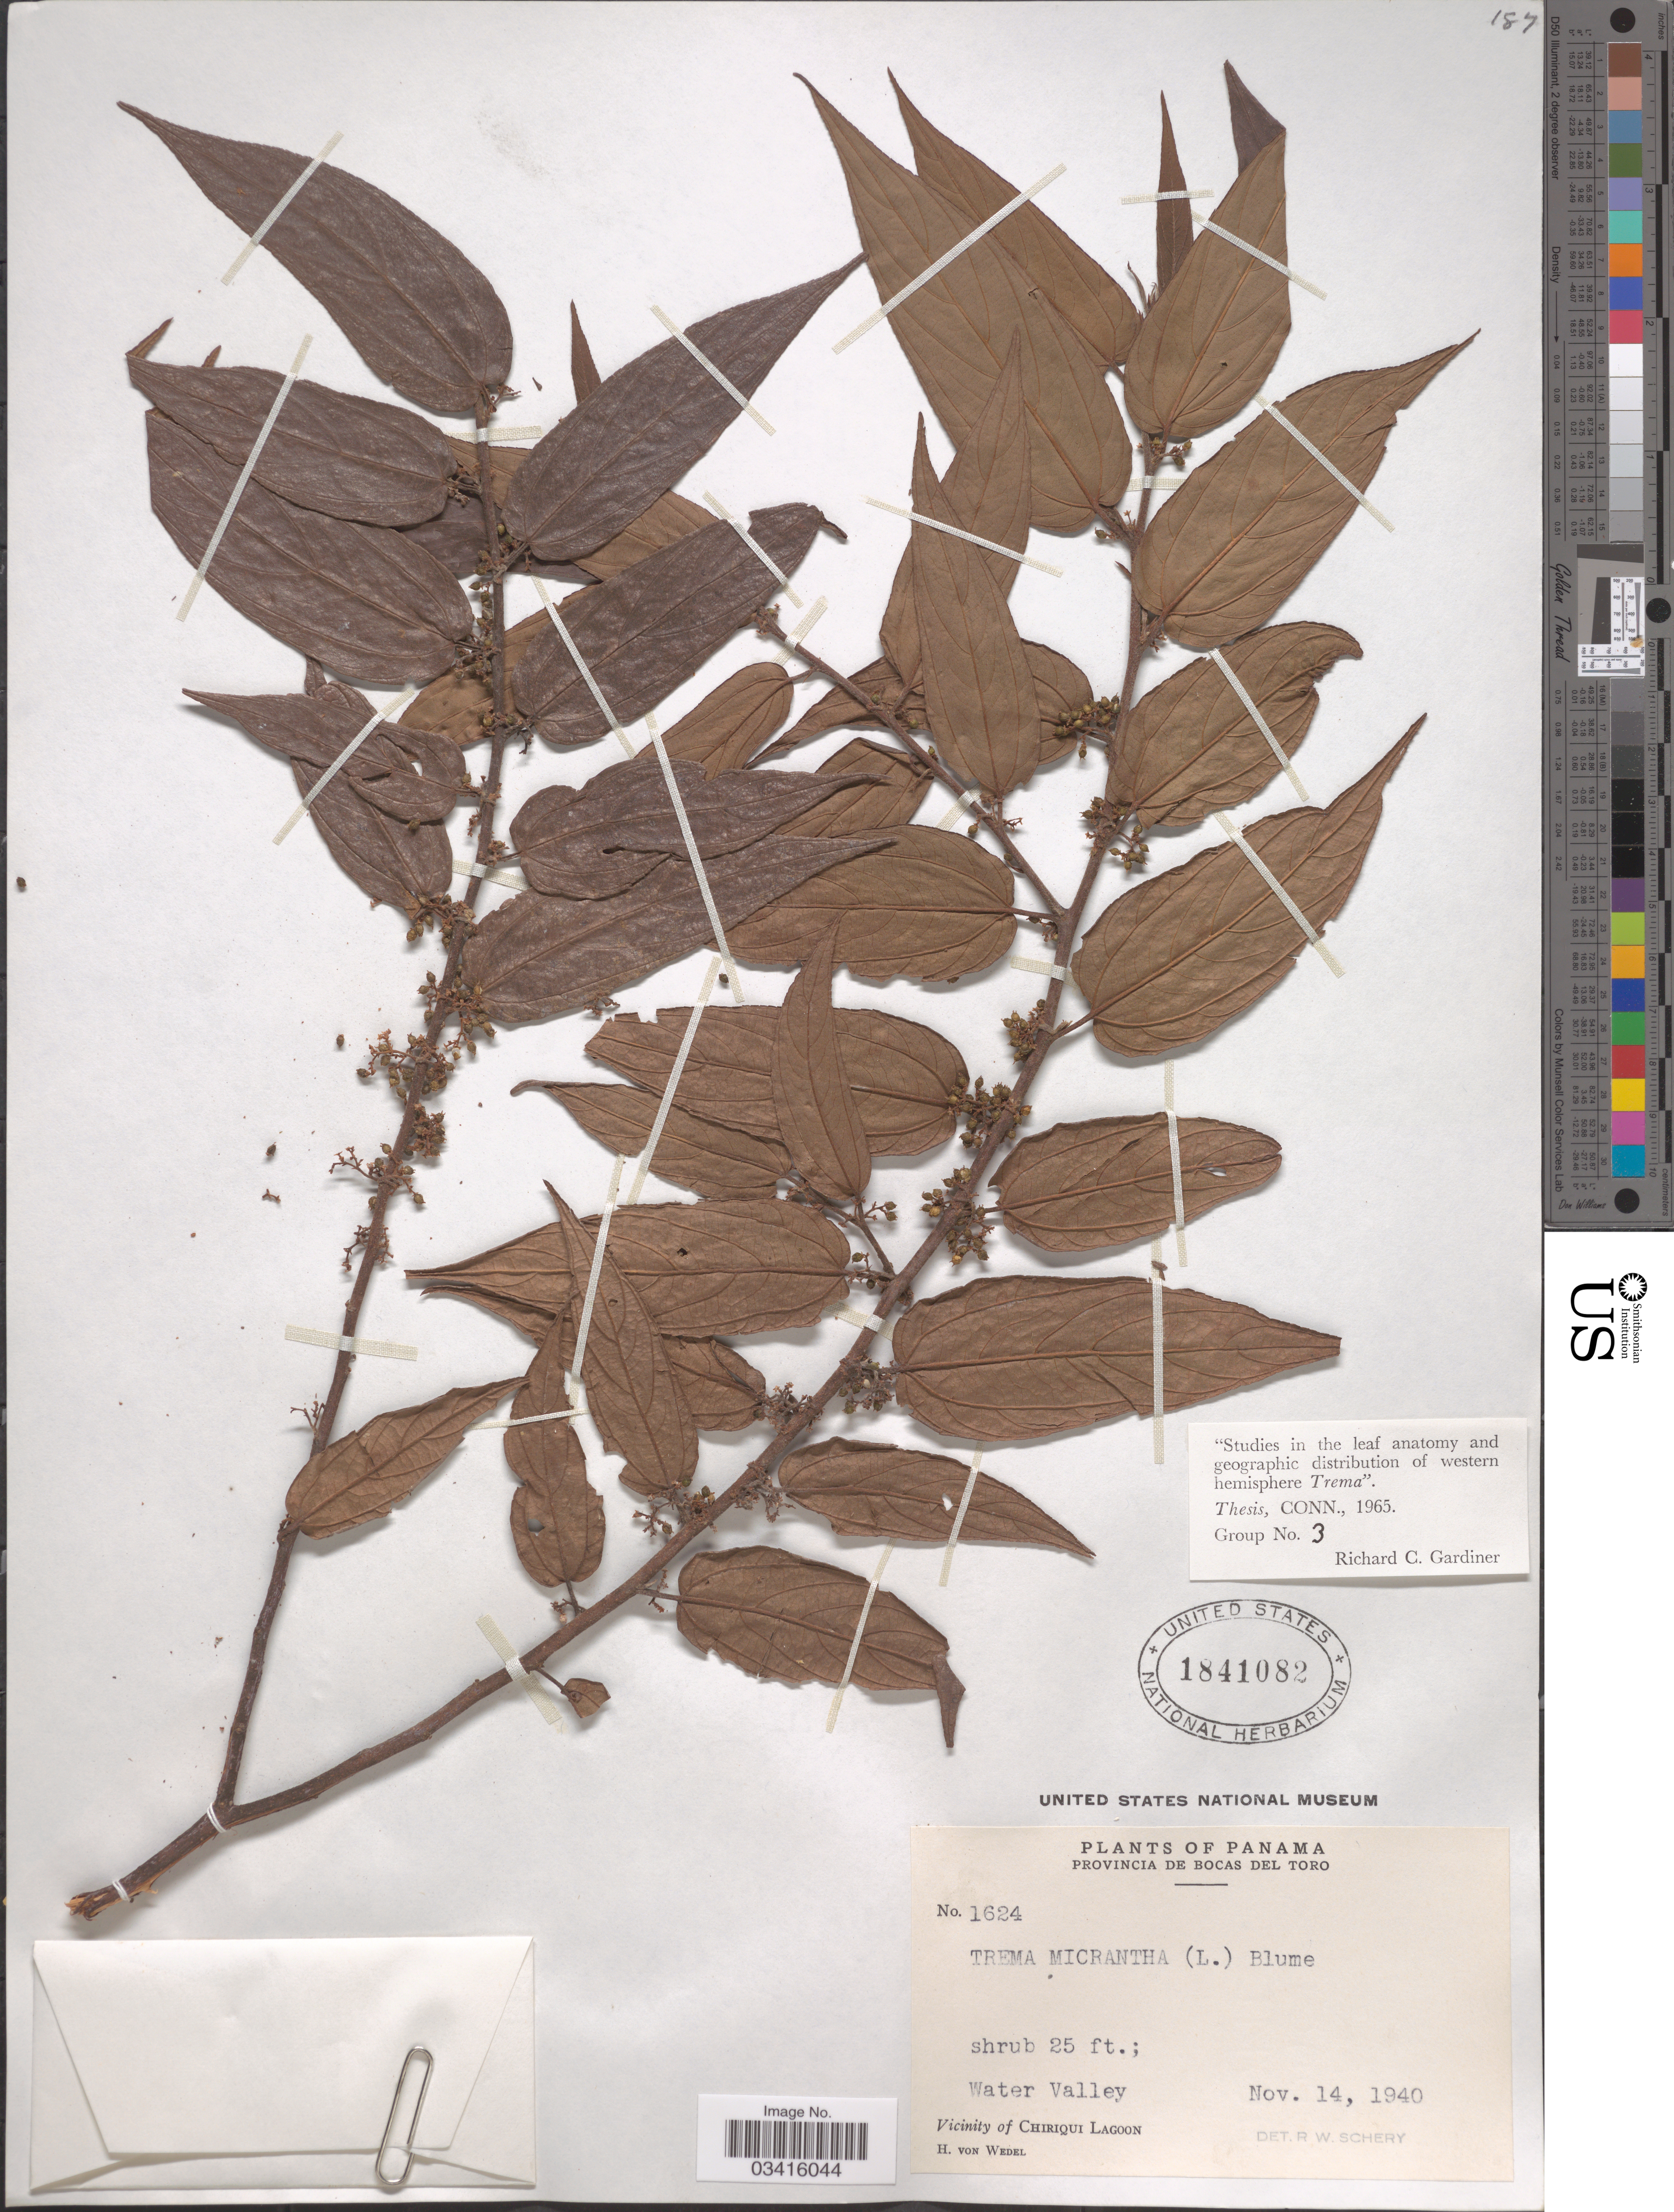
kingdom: Plantae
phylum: Tracheophyta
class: Magnoliopsida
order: Rosales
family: Cannabaceae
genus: Trema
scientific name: Trema micranthum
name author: (L.) Blume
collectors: H. von Wedel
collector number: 1624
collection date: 1940-11-14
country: Panama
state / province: Bocas del Toro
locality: Water Valley. Vicinity of Chiriqui Lagoon.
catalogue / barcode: US 1841082